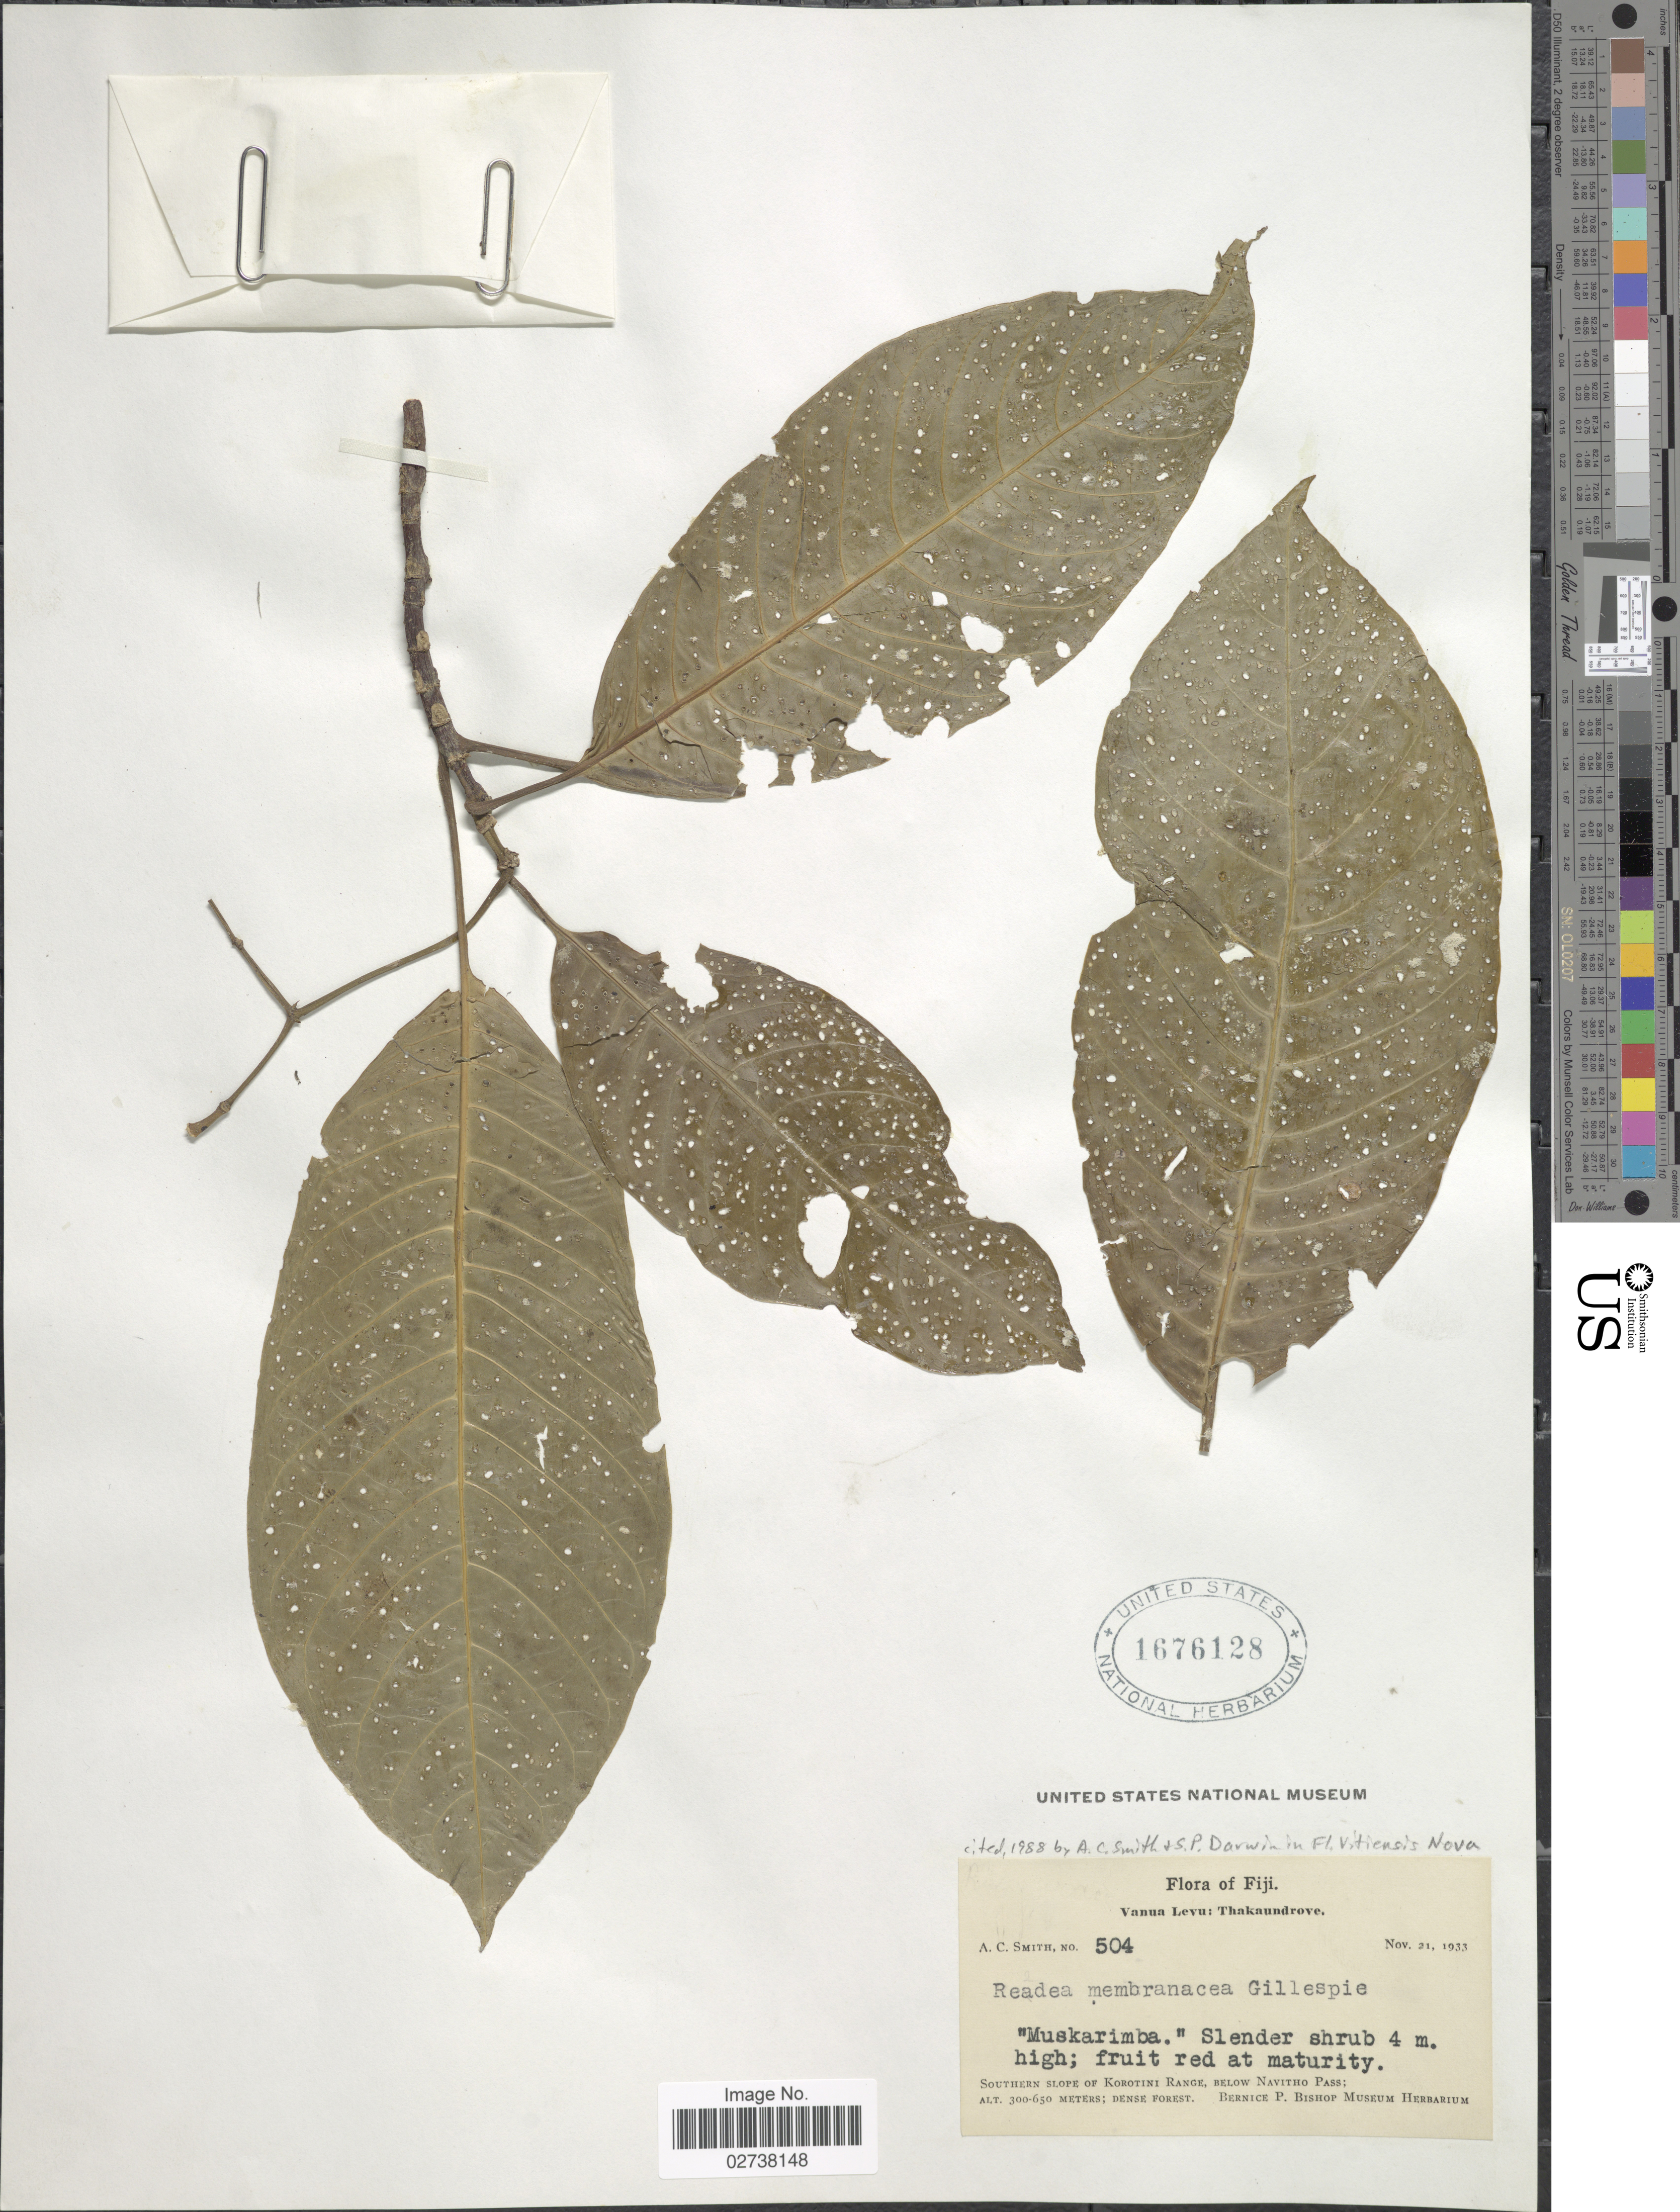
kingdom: Plantae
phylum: Tracheophyta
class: Magnoliopsida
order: Gentianales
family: Rubiaceae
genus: Readea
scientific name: Readea membranacea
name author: Gillespie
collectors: A. C. Smith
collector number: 504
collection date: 1933-11-21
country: Fiji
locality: Vanua Levi: Thakaundrove, Southern slope of Korotina Range, below Navitho Pass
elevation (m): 300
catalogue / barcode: US 1676128